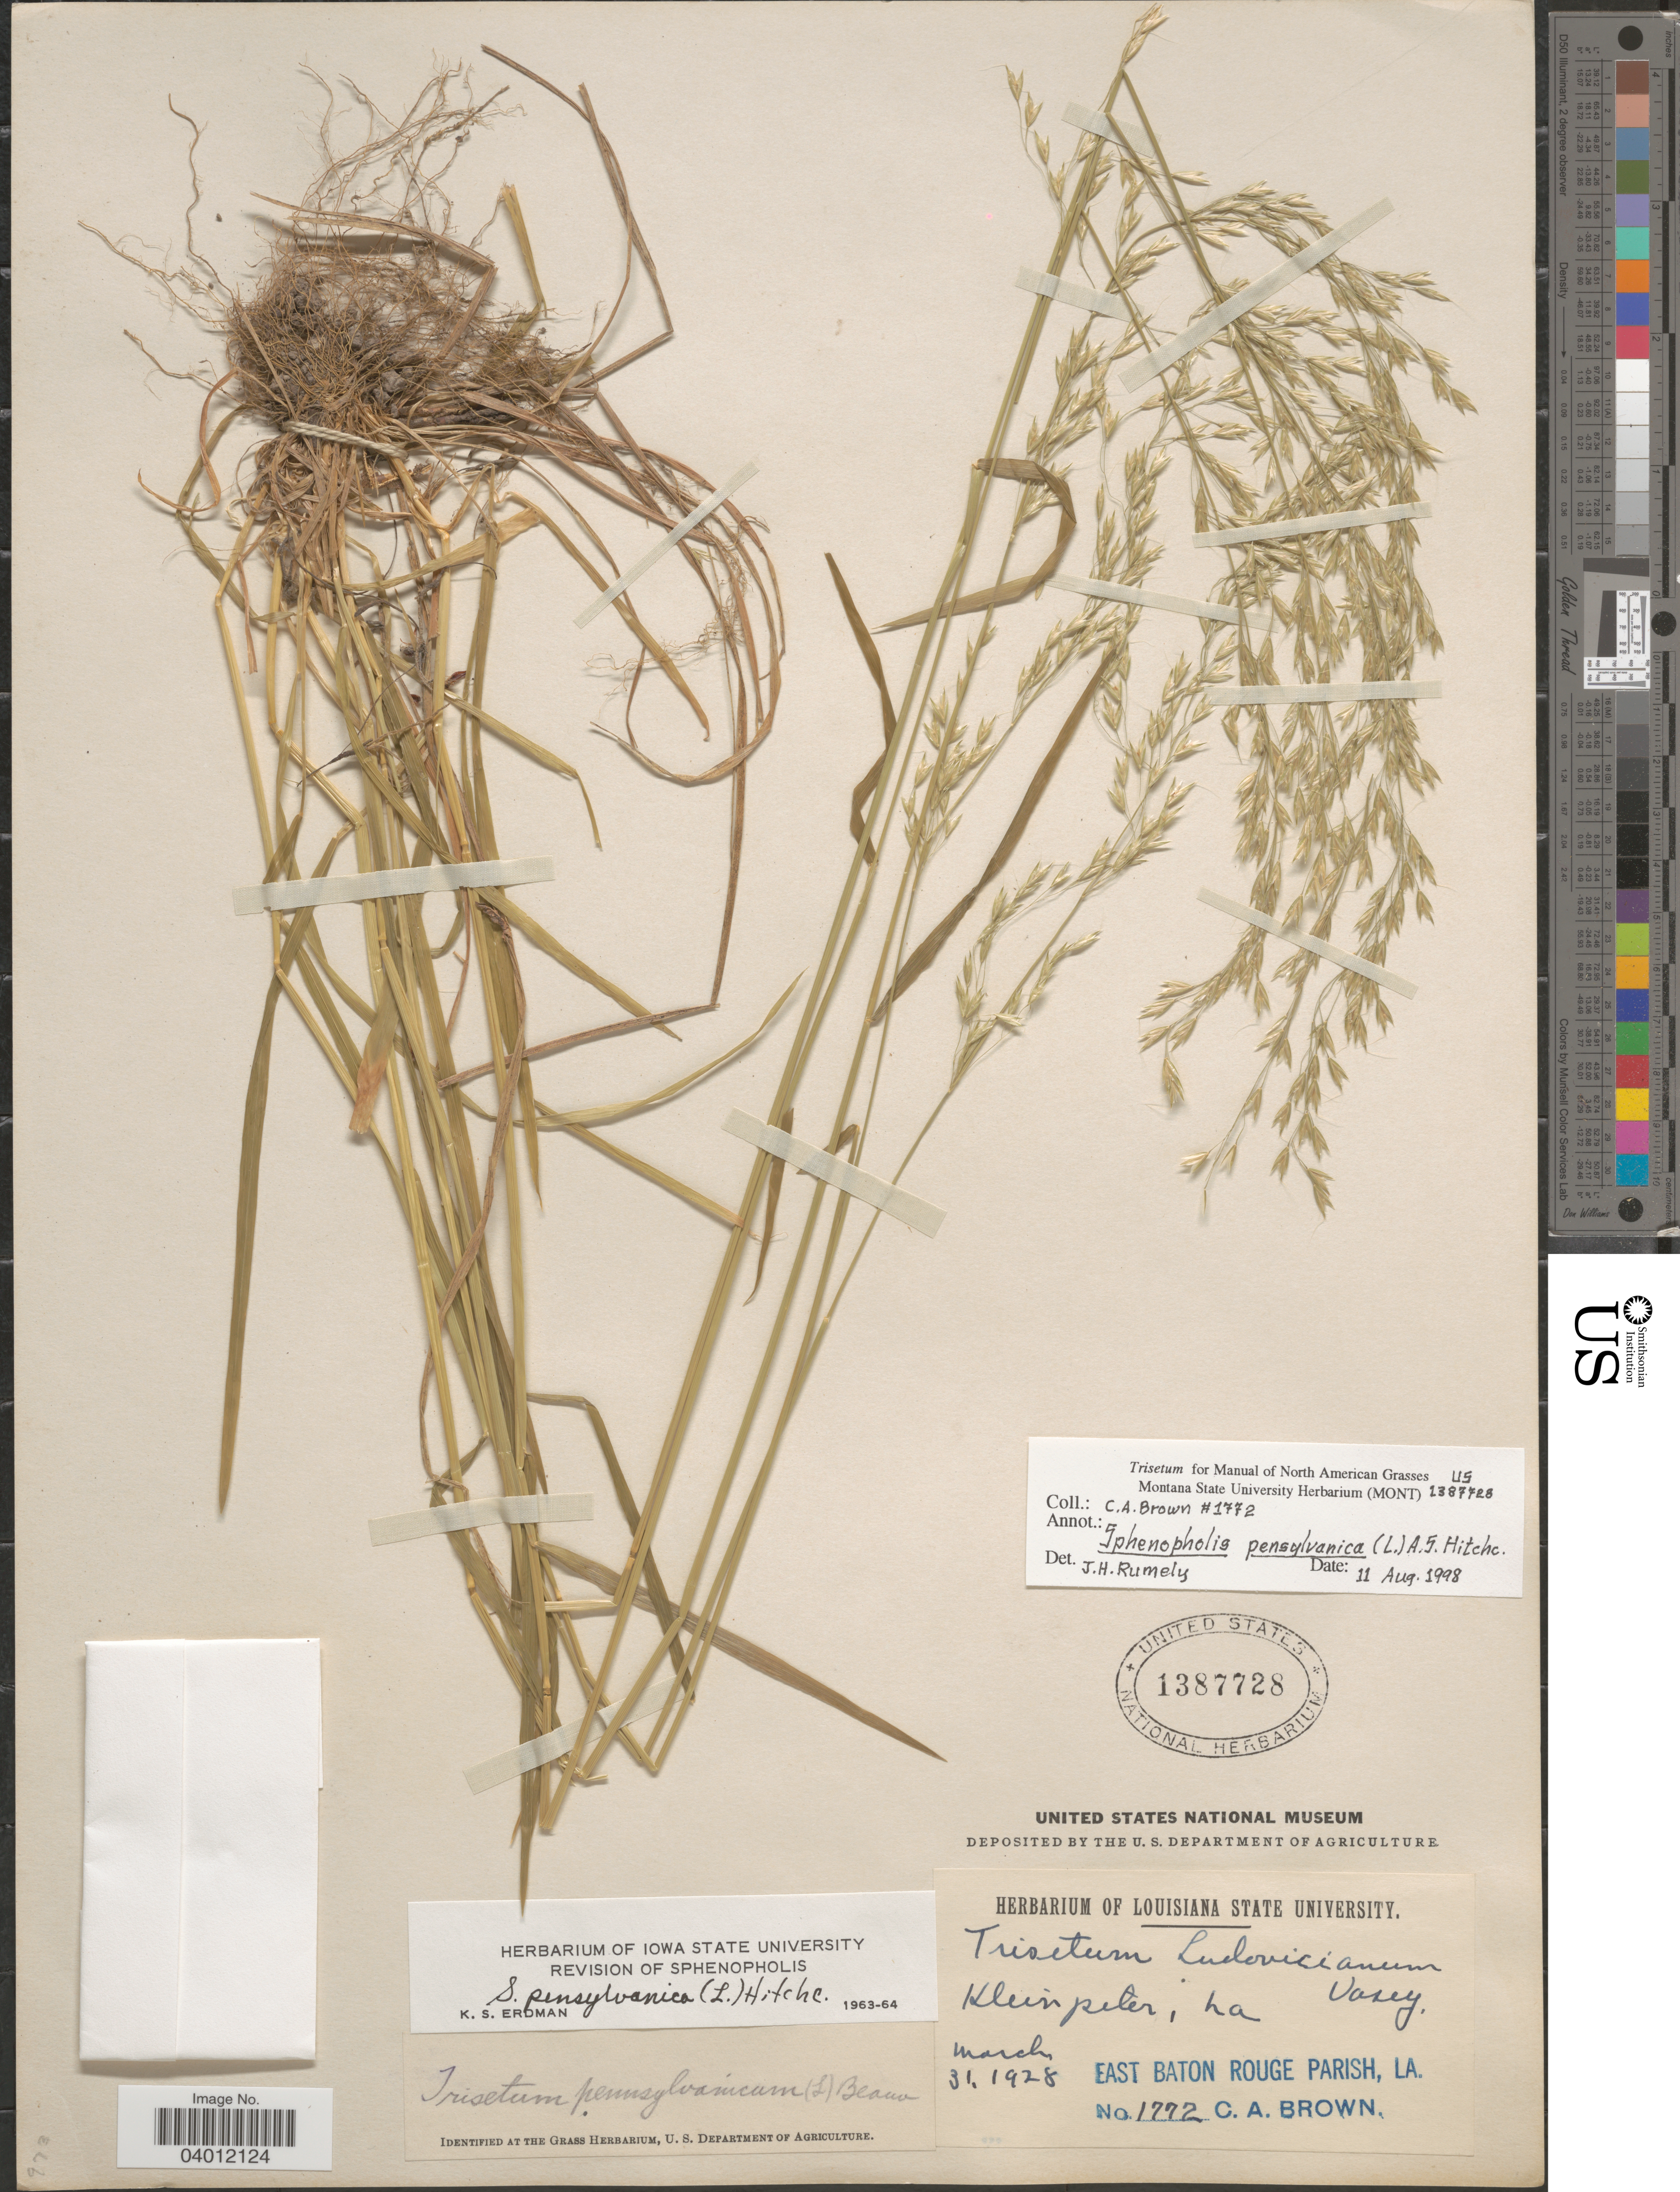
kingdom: Plantae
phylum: Tracheophyta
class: Liliopsida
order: Poales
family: Poaceae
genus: Sphenopholis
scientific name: Sphenopholis pensylvanica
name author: (L.) Hitchc.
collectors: C. A. Brown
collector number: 1772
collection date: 1928-03-31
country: United States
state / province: Louisiana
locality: Kleinpeter.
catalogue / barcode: US 1387728